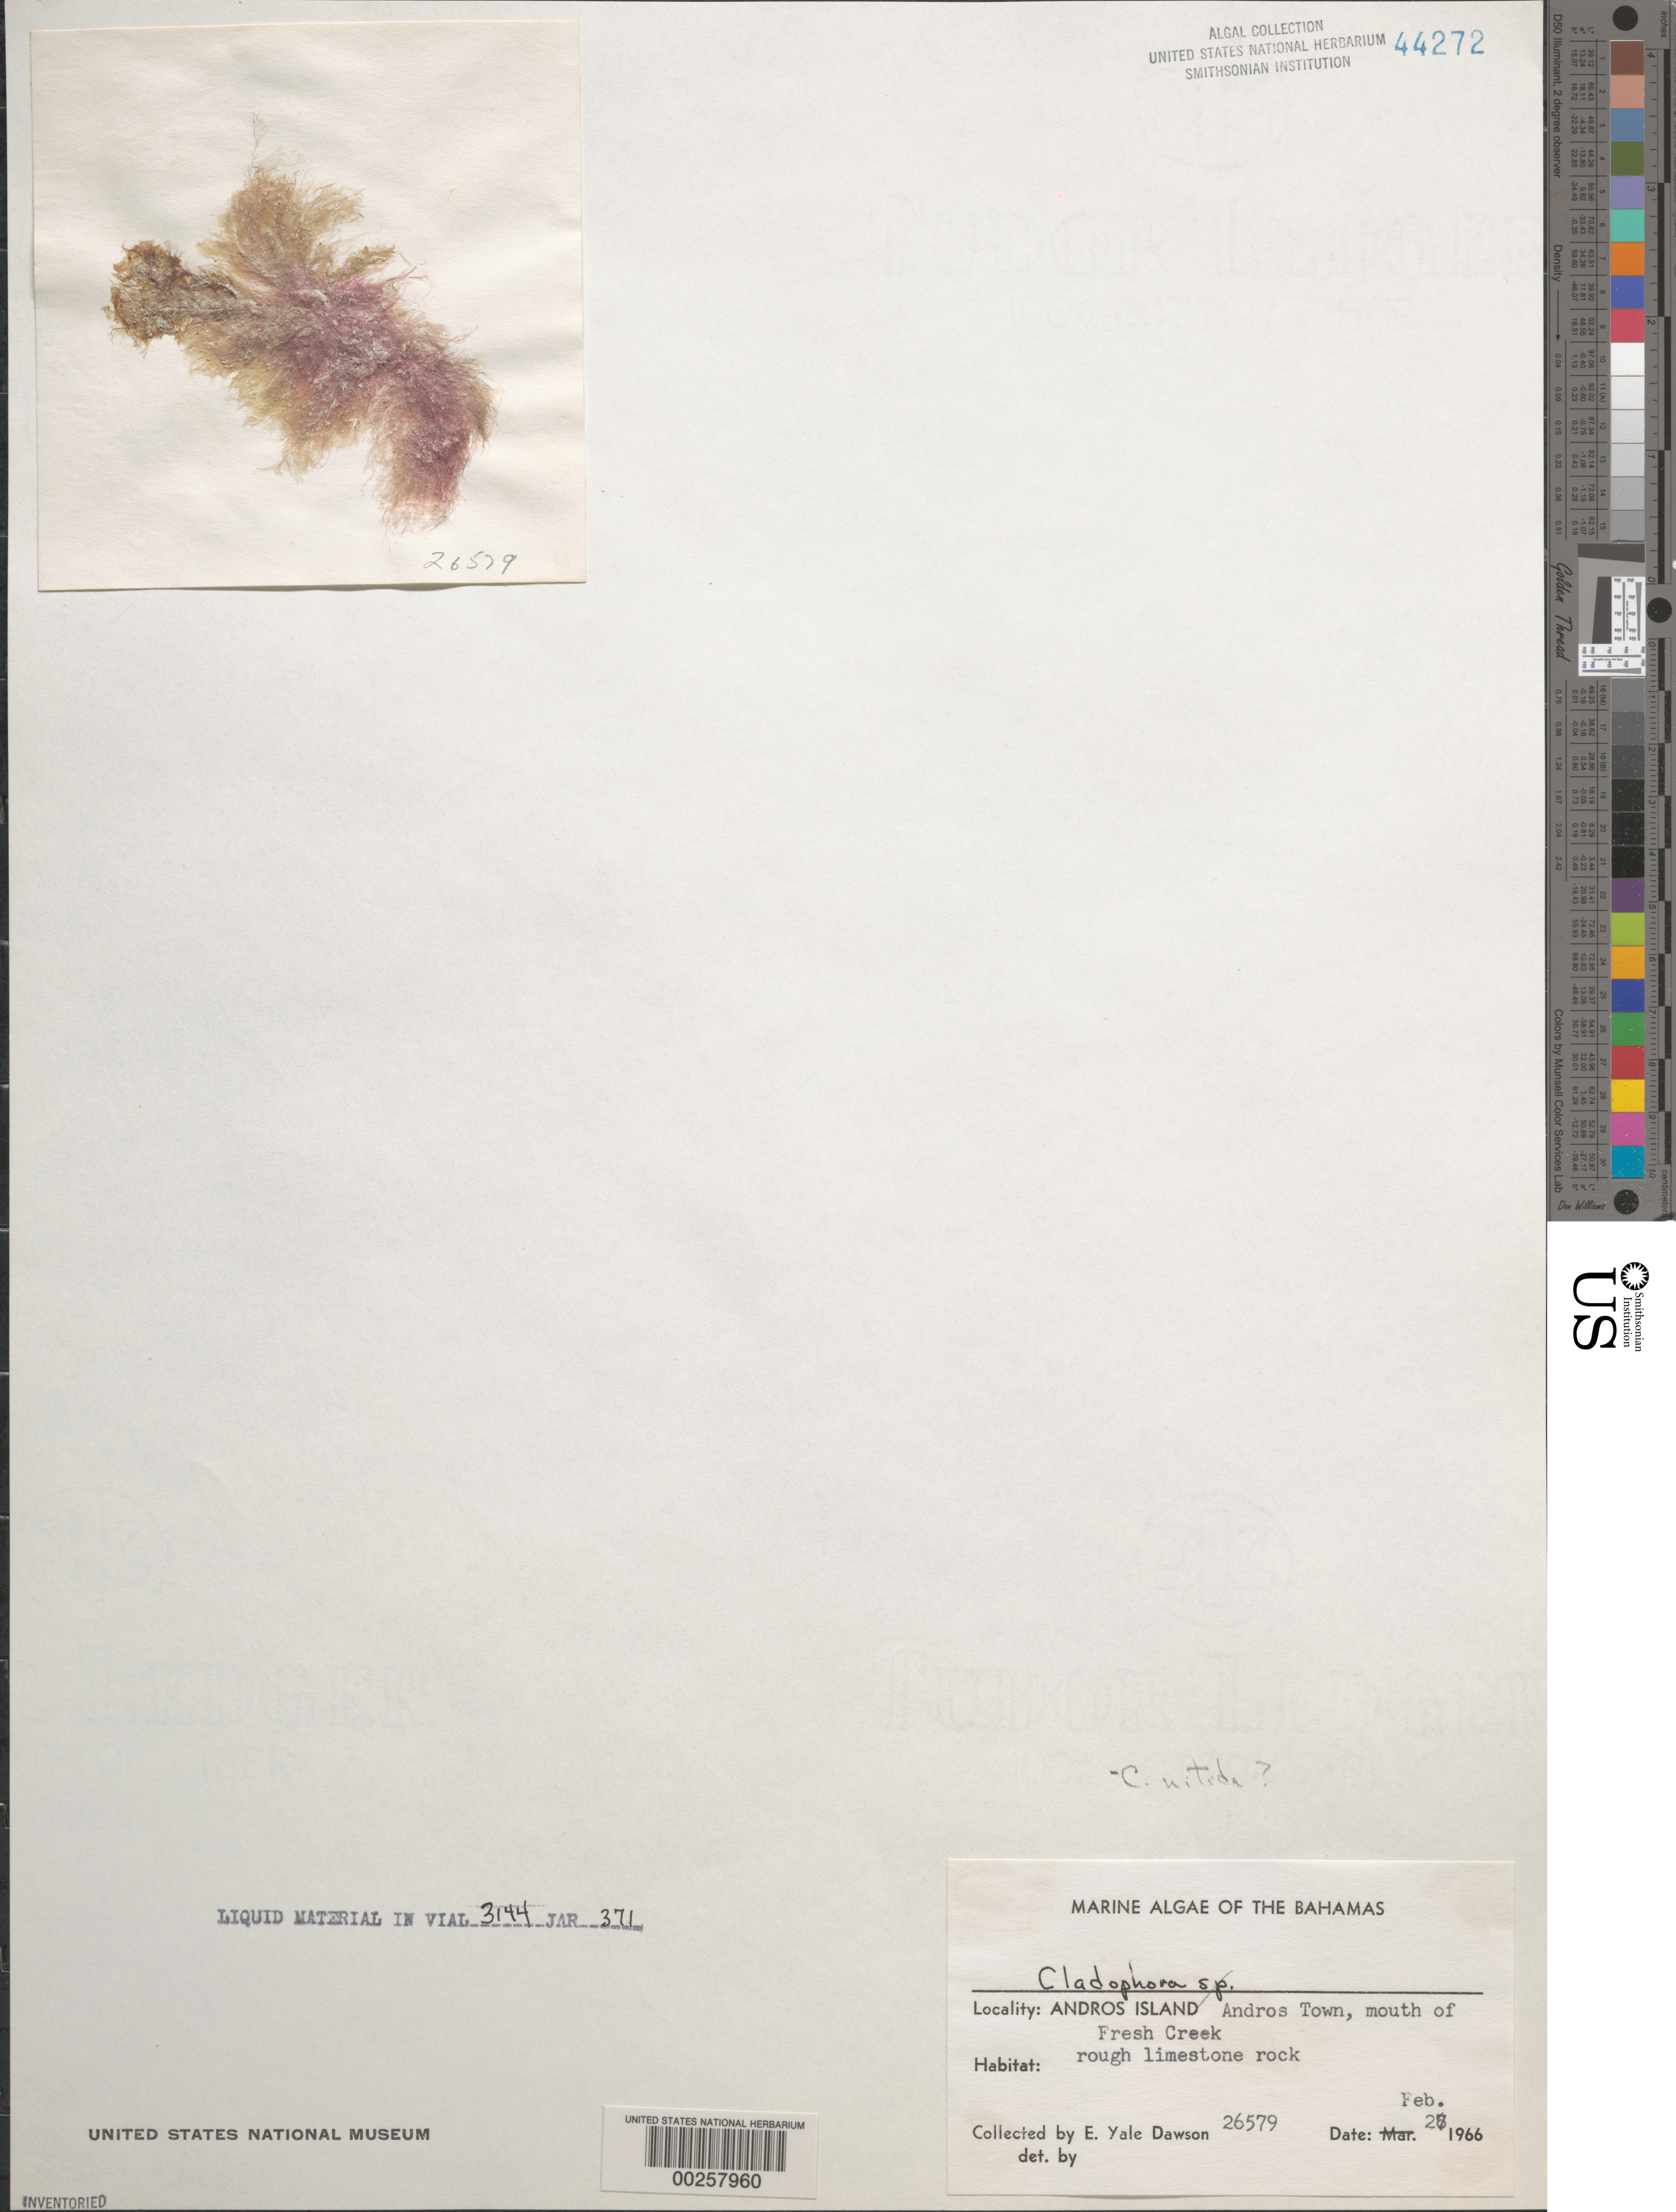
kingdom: Plantae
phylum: Chlorophyta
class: Ulvophyceae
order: Cladophorales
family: Cladophoraceae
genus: Cladophora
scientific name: Cladophora sericea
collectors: E. Y. Dawson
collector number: EYD 26579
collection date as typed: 27 Feb 1966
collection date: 1966-02-27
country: Bahamas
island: Andros Island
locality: Andros Town, Fresh Creek mouth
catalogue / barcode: US 44272